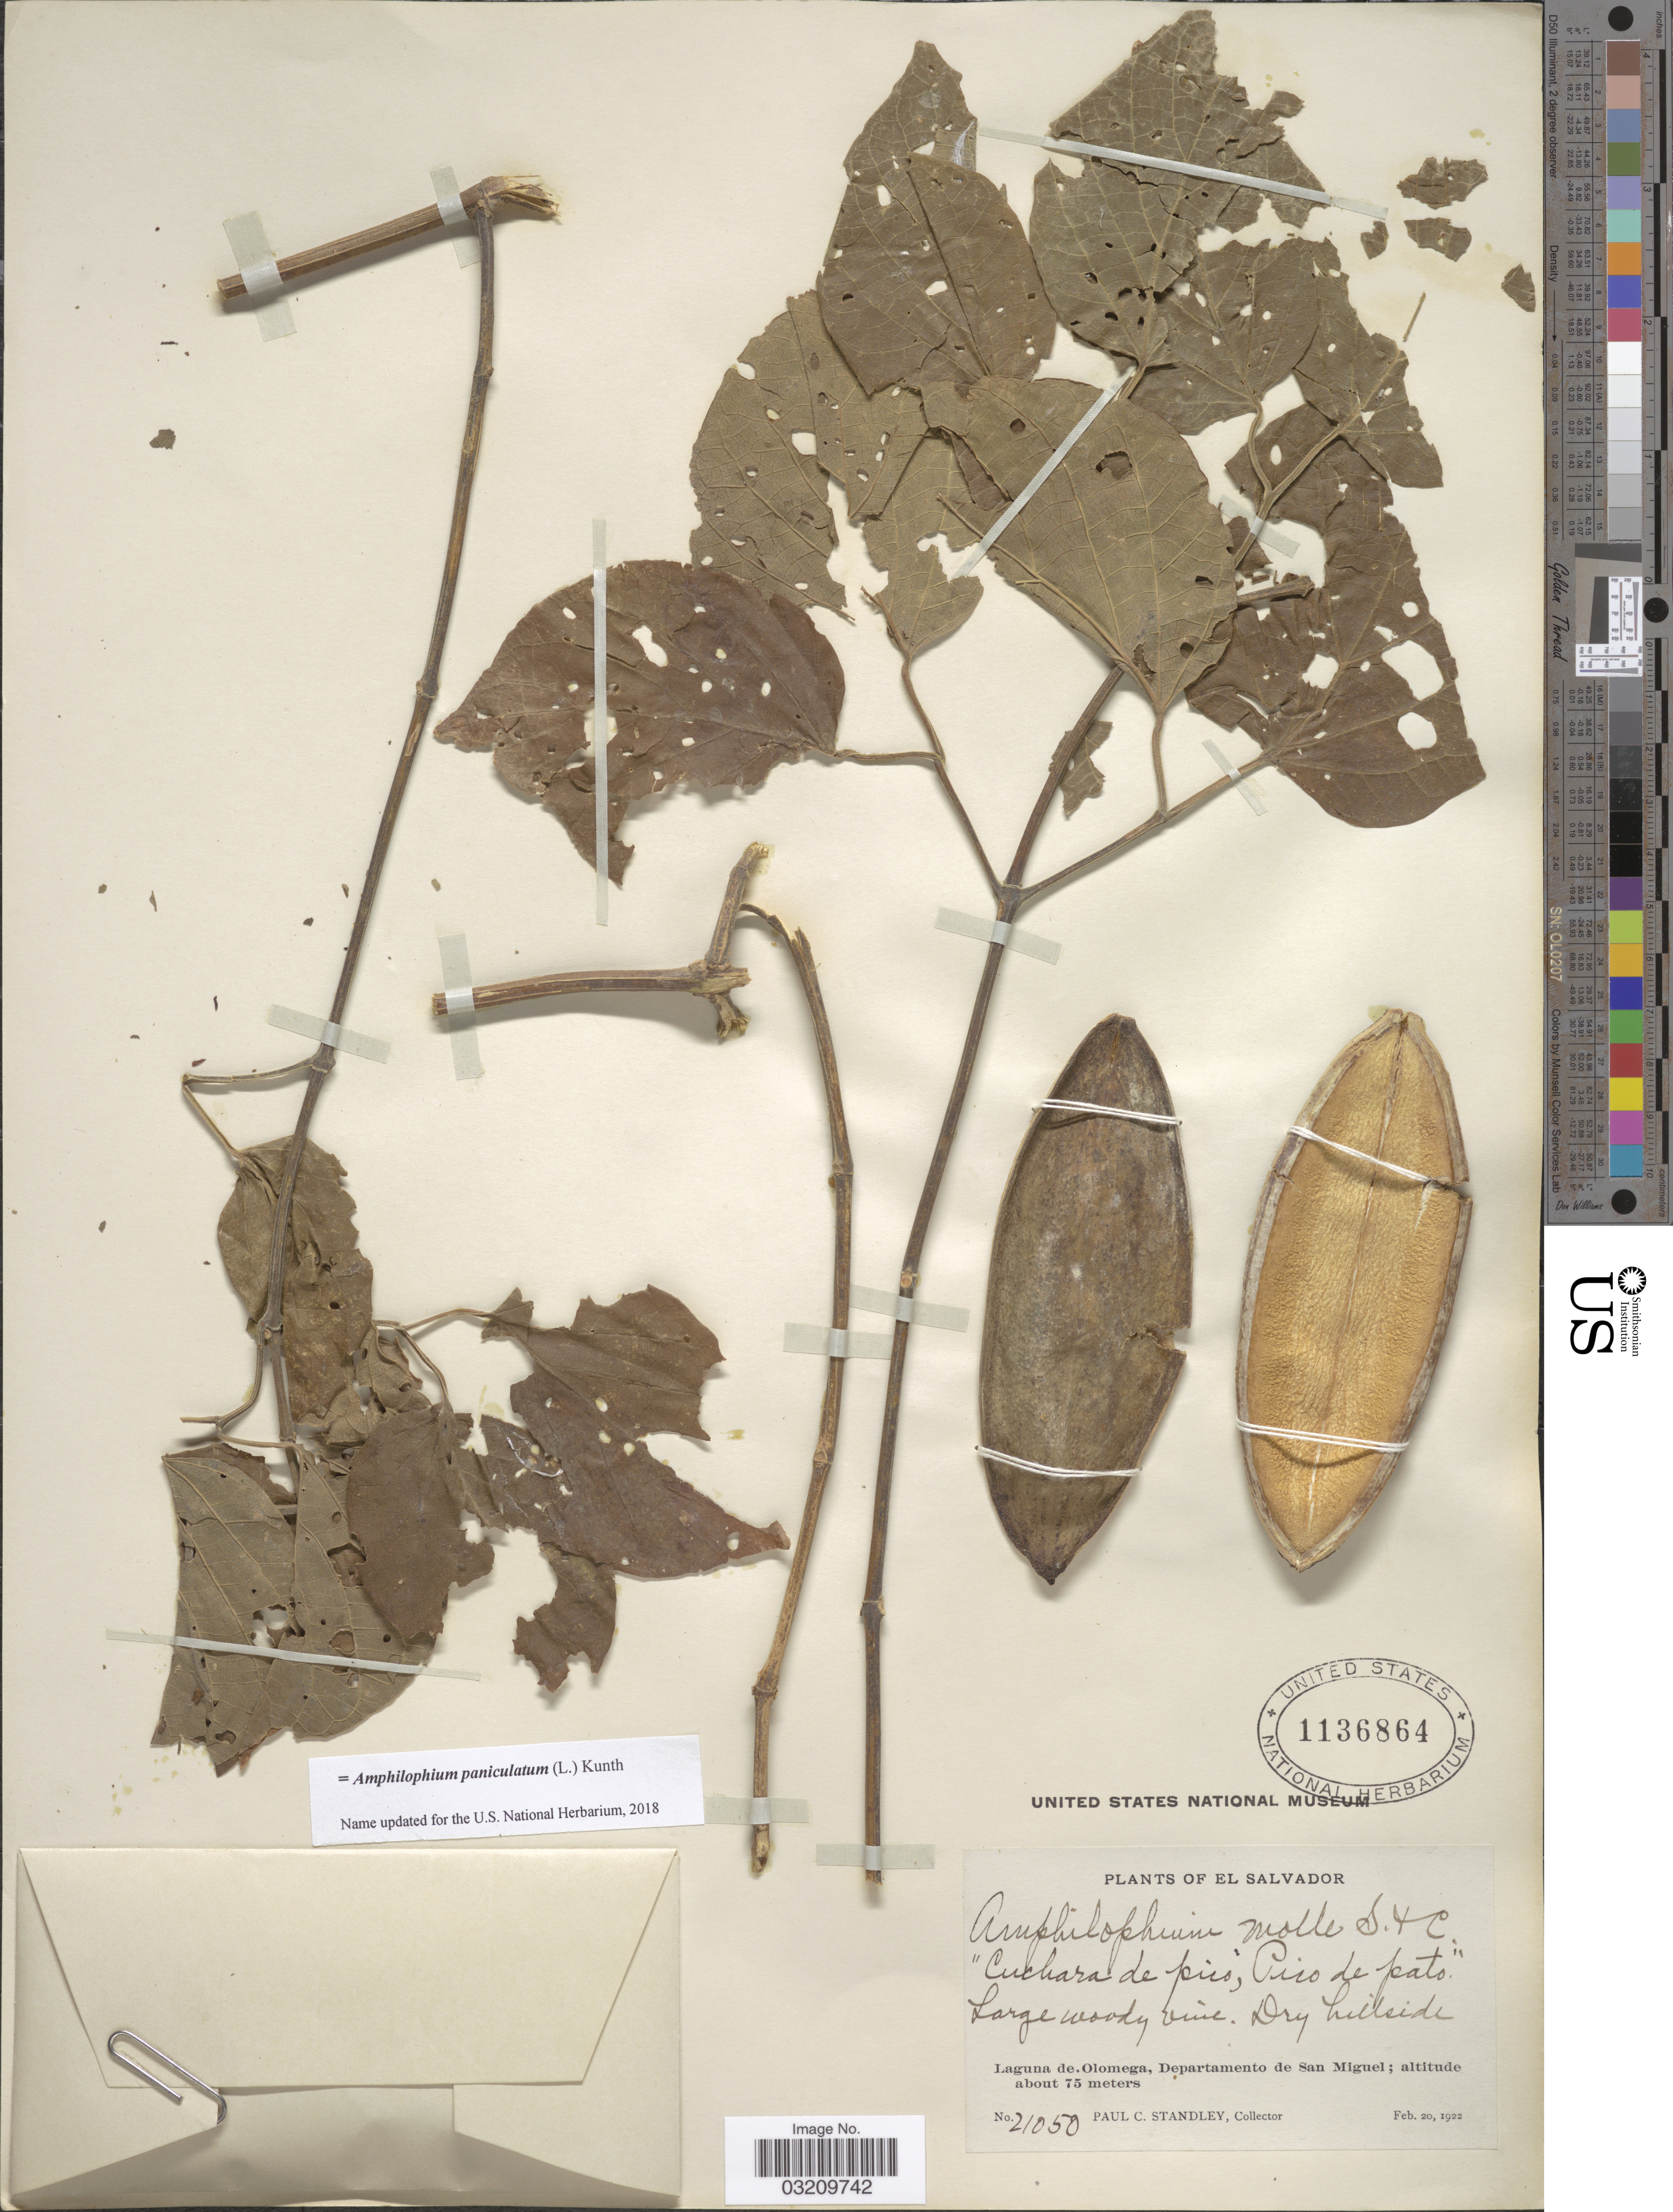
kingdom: Plantae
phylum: Tracheophyta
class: Magnoliopsida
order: Lamiales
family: Bignoniaceae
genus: Amphilophium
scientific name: Amphilophium paniculatum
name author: (L.) Kunth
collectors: P. C. Standley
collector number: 21050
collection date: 1922-02-20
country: El Salvador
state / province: San Miguel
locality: Laguna de Olomega, Departamento de San Miguel.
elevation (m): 75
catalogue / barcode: US 1136864